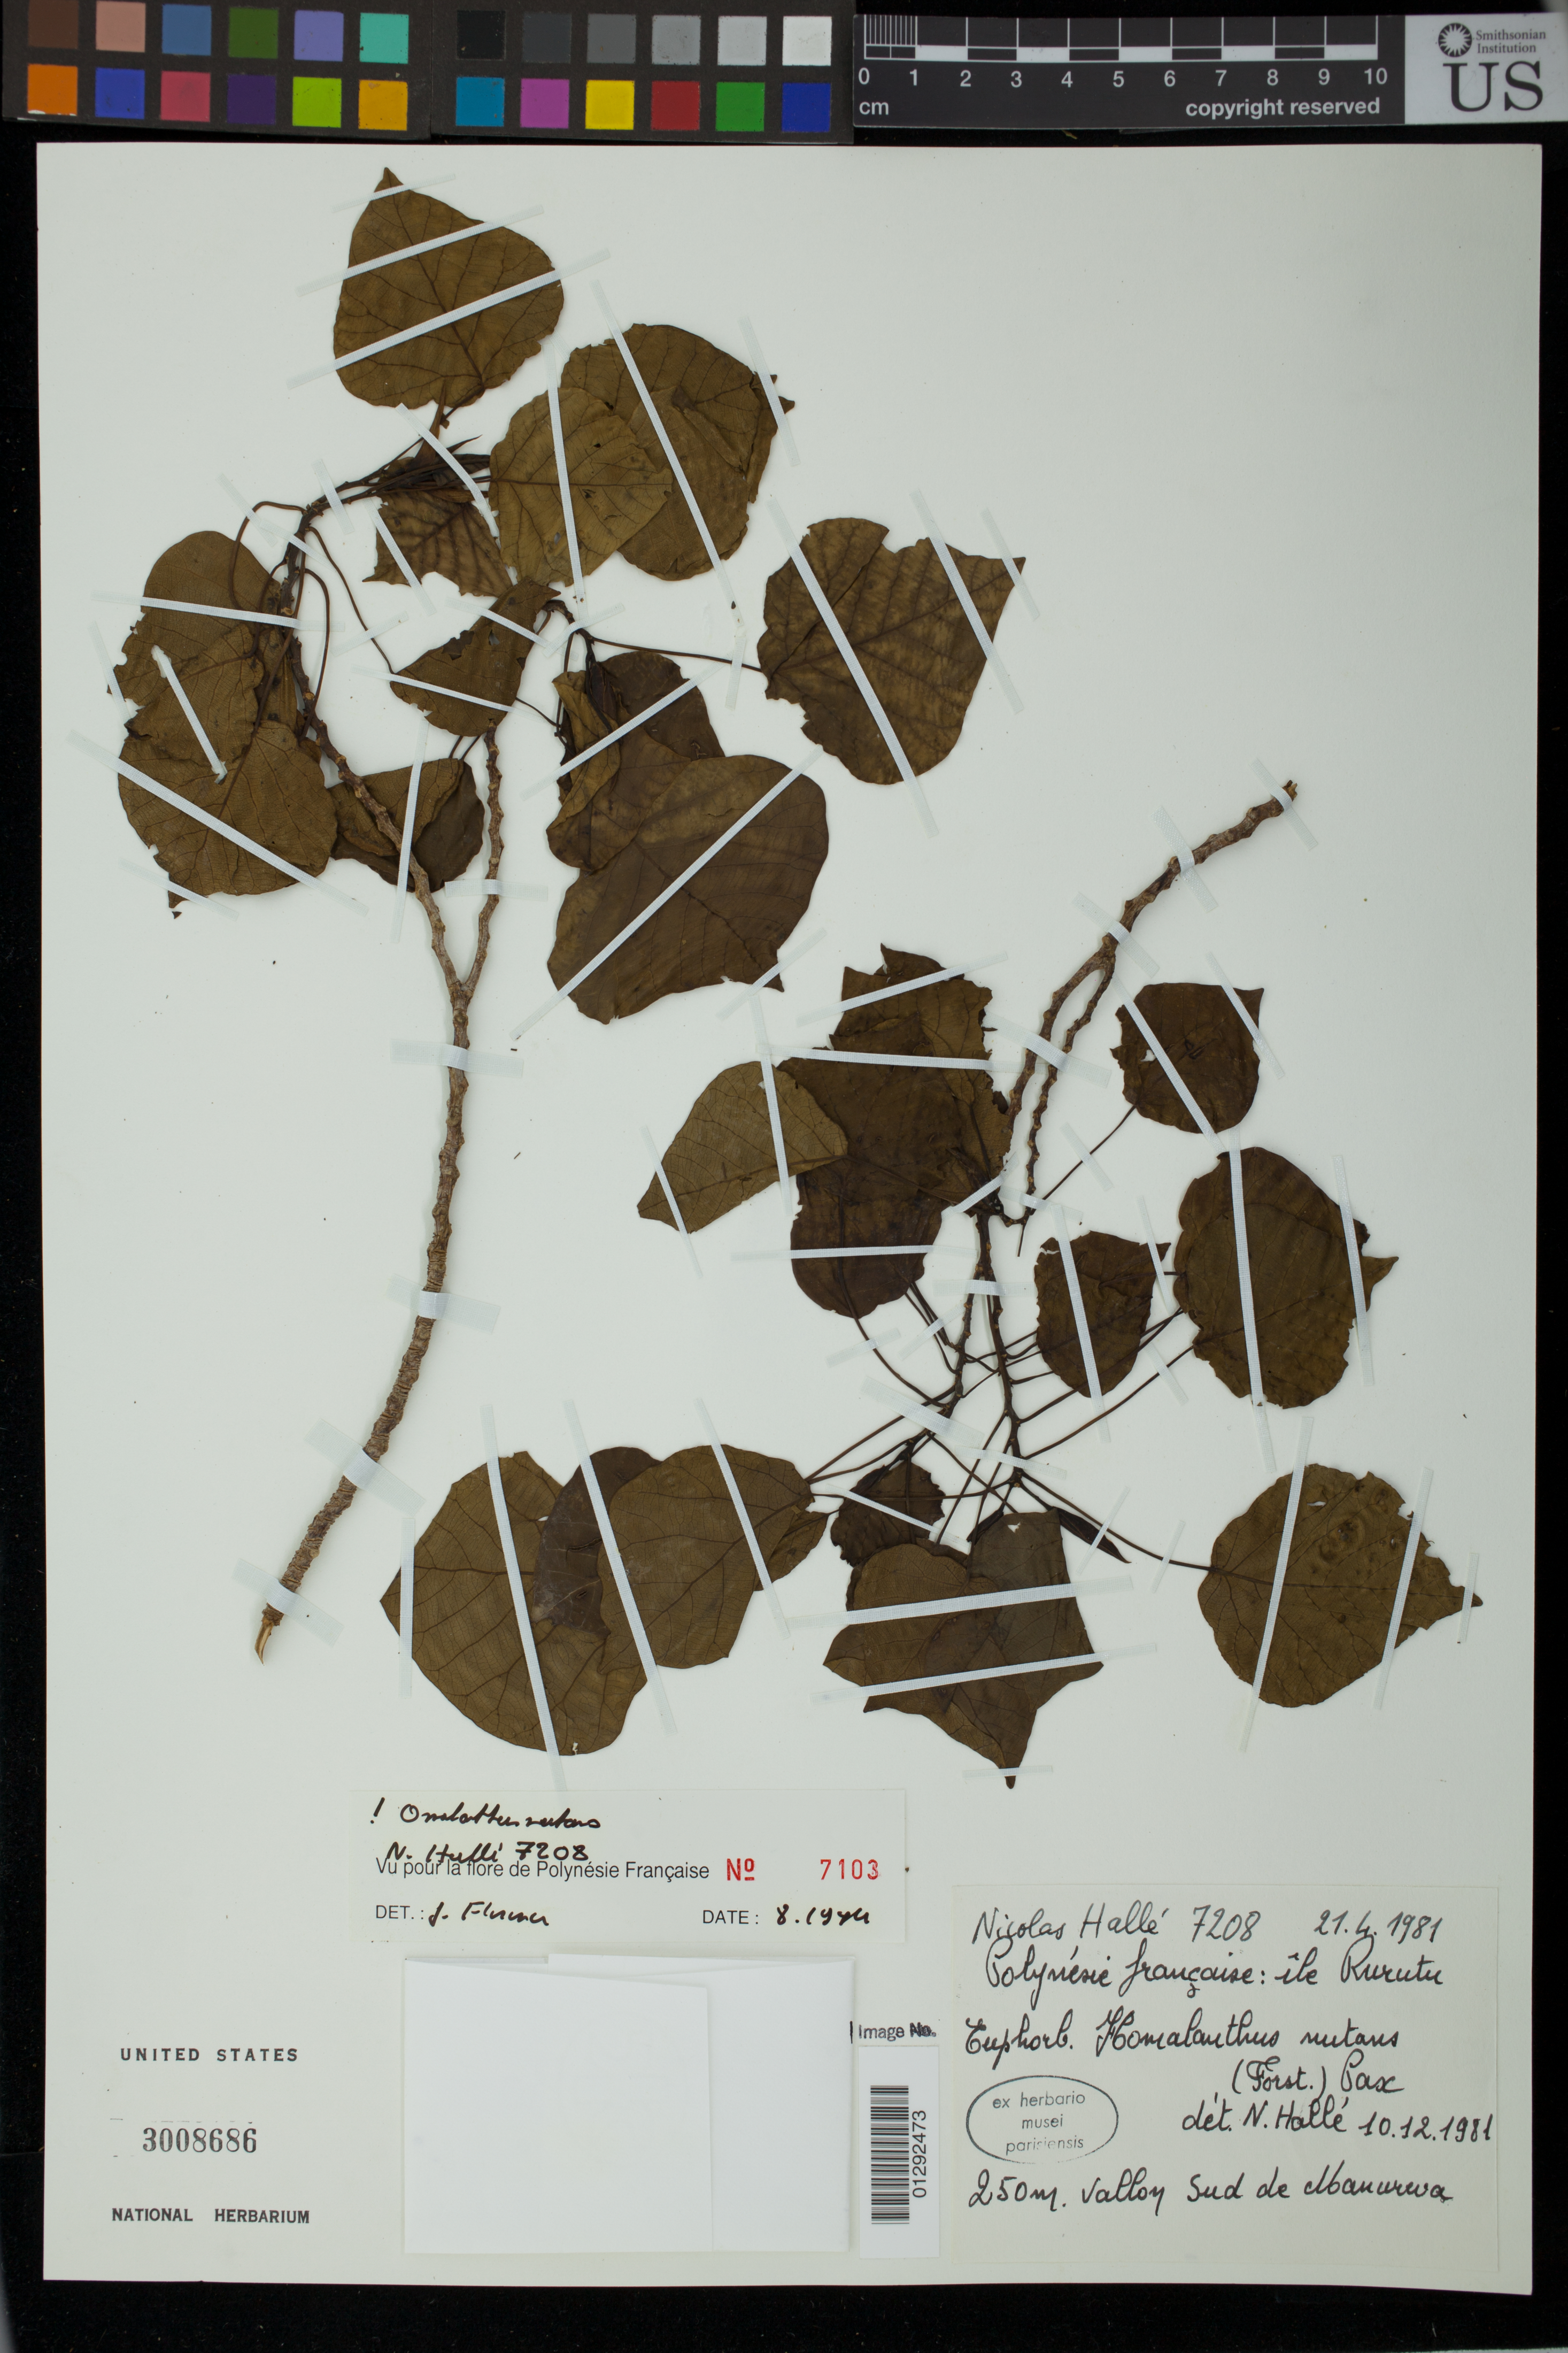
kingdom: Plantae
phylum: Tracheophyta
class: Magnoliopsida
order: Malpighiales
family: Euphorbiaceae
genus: Homalanthus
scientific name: Homalanthus nutans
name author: (G. Forst.) Guill.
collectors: N. Hallé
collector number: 7208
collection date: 1981-04-21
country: French Polynesia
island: Rurutu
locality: Polynesie francaise: Ile Rurutu. VAlley Sud de Ibanwiwa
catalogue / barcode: US 3008686